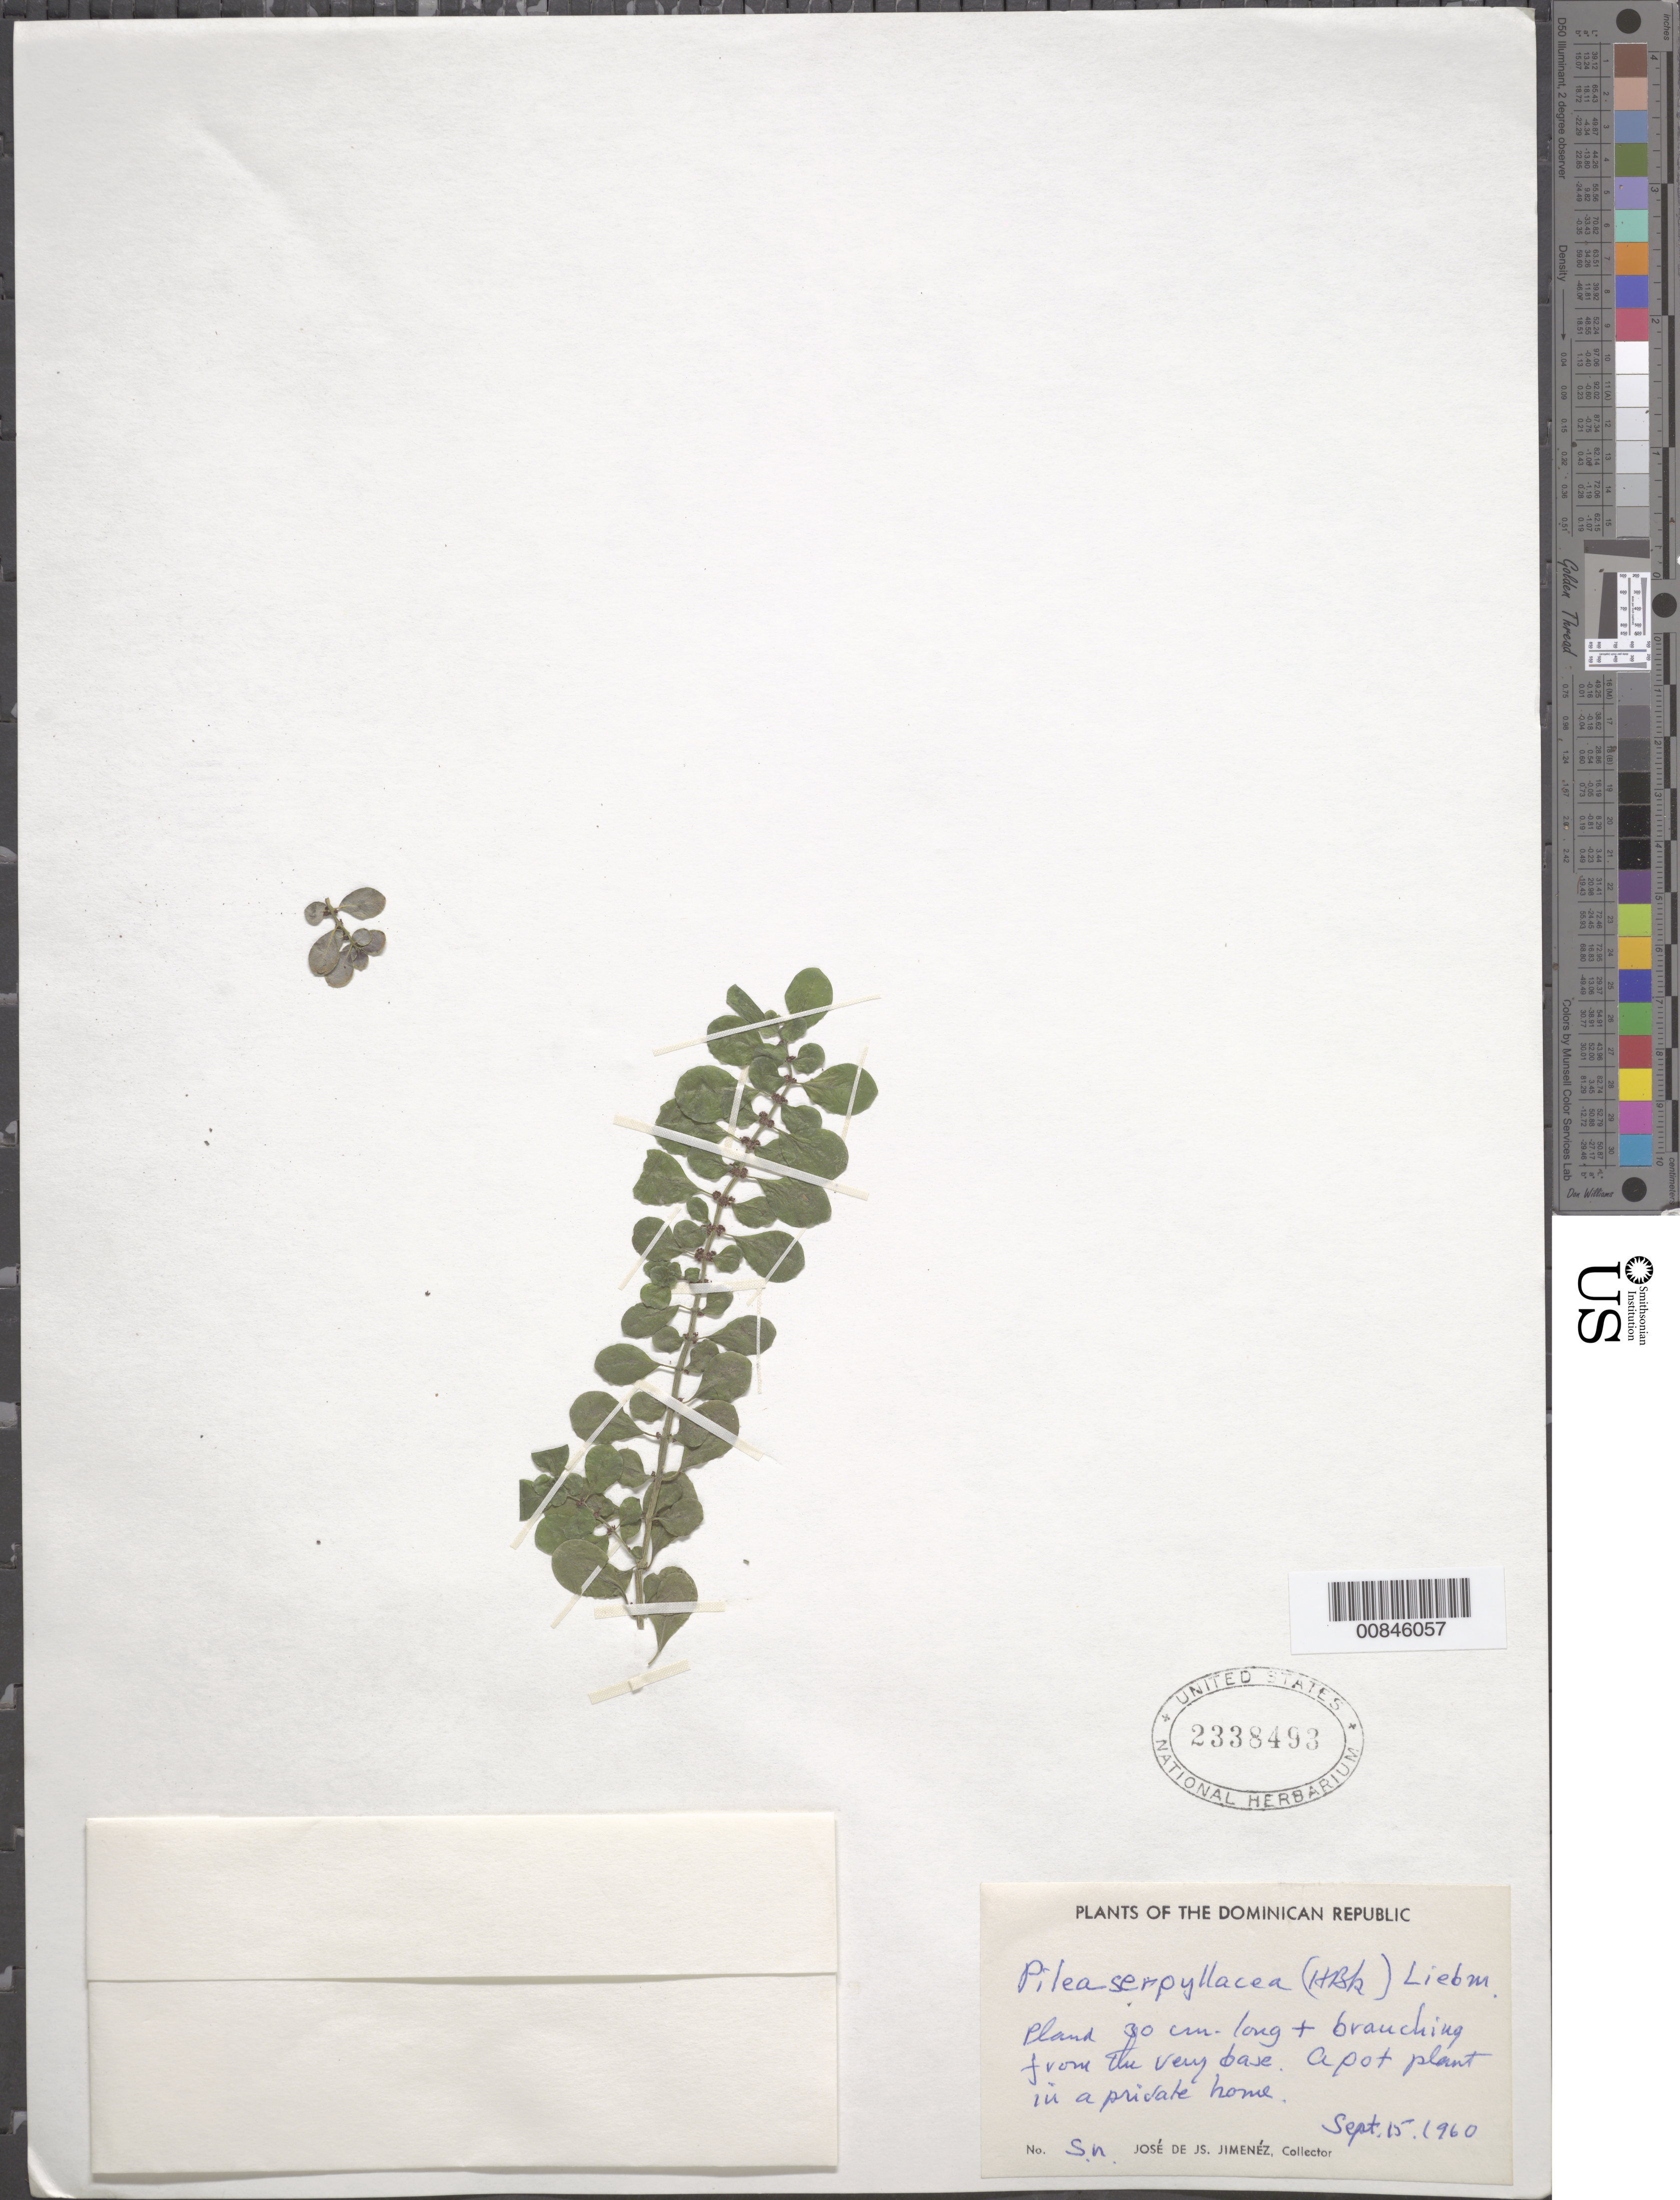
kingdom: Plantae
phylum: Tracheophyta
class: Magnoliopsida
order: Rosales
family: Urticaceae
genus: Pilea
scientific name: Pilea serpyllacea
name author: (Kunth) Liebm.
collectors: J. J. Jiménez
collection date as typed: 15 Sep 1960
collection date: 1960-09-15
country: Dominican Republic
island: Hispaniola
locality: Dominican Republic. A pot plant in a private home.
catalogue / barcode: US 2338493